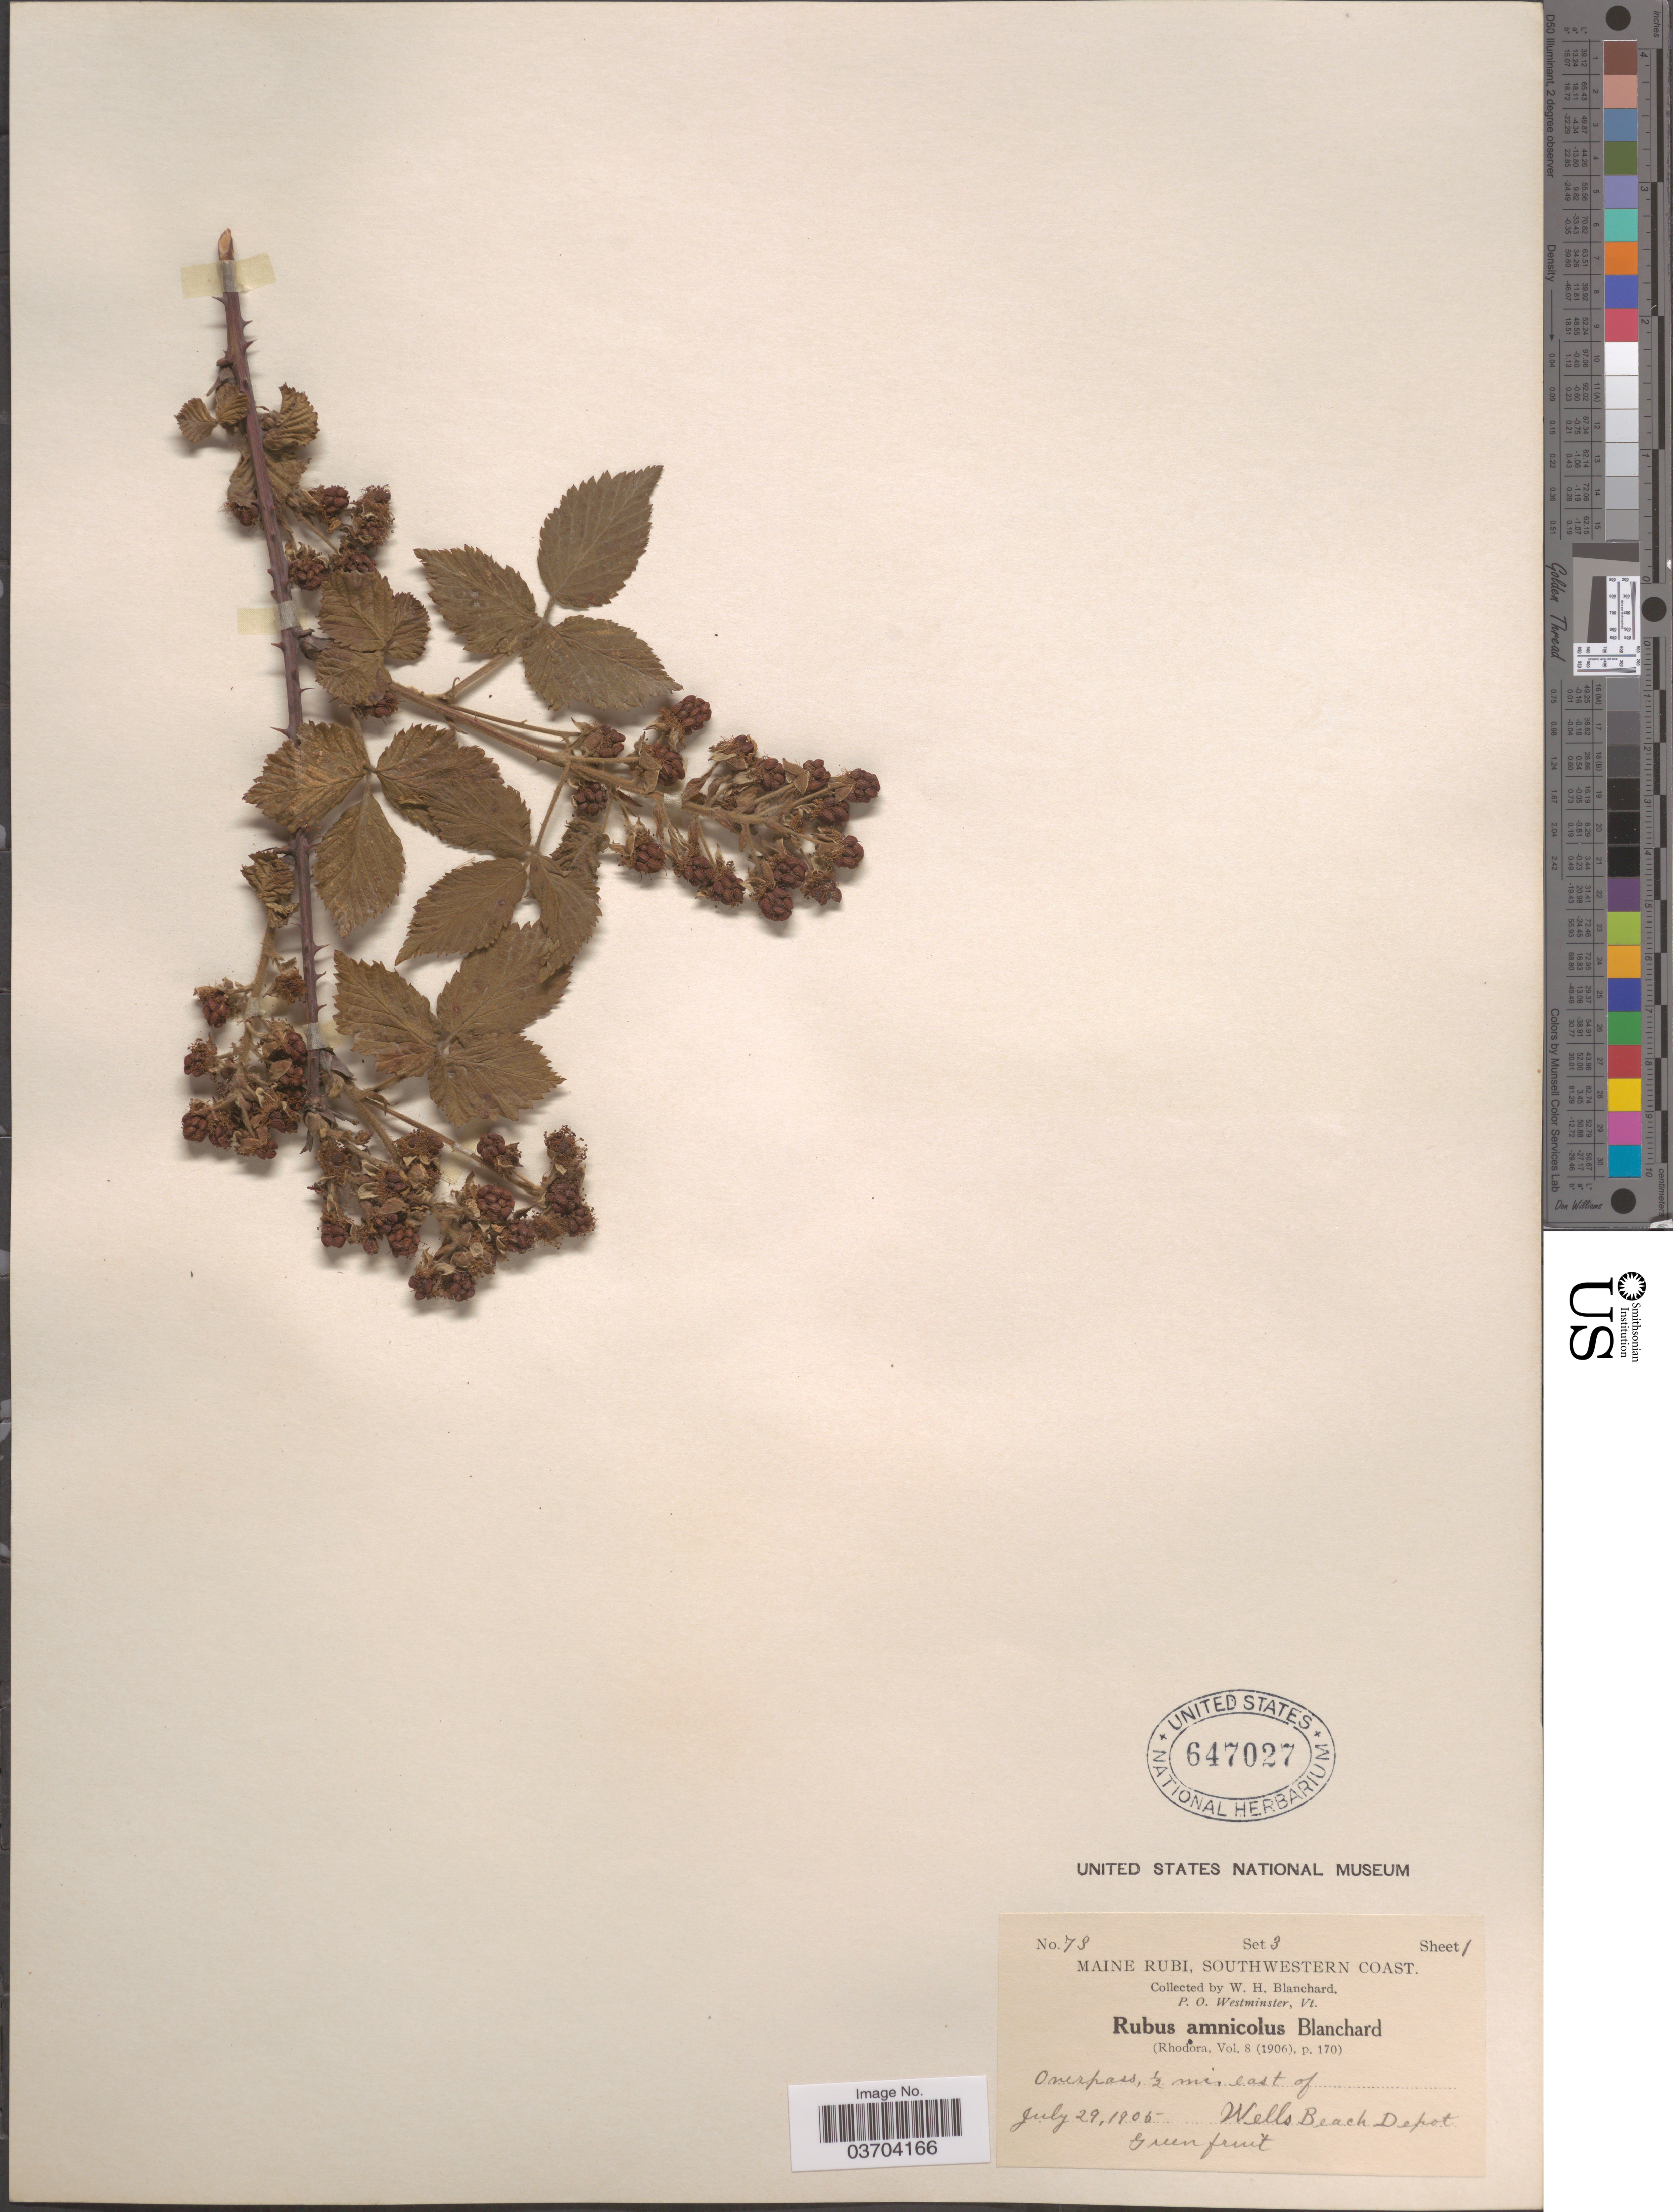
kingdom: Plantae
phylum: Tracheophyta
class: Magnoliopsida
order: Rosales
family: Rosaceae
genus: Rubus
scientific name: Rubus amnicola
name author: Blanch.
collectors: W. H. Blanchard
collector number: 73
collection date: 1905-07-29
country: United States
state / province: Maine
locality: Southwestern Coast. Overpass, ½ mi. east of Wells Beach Depot.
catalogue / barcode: US 647027